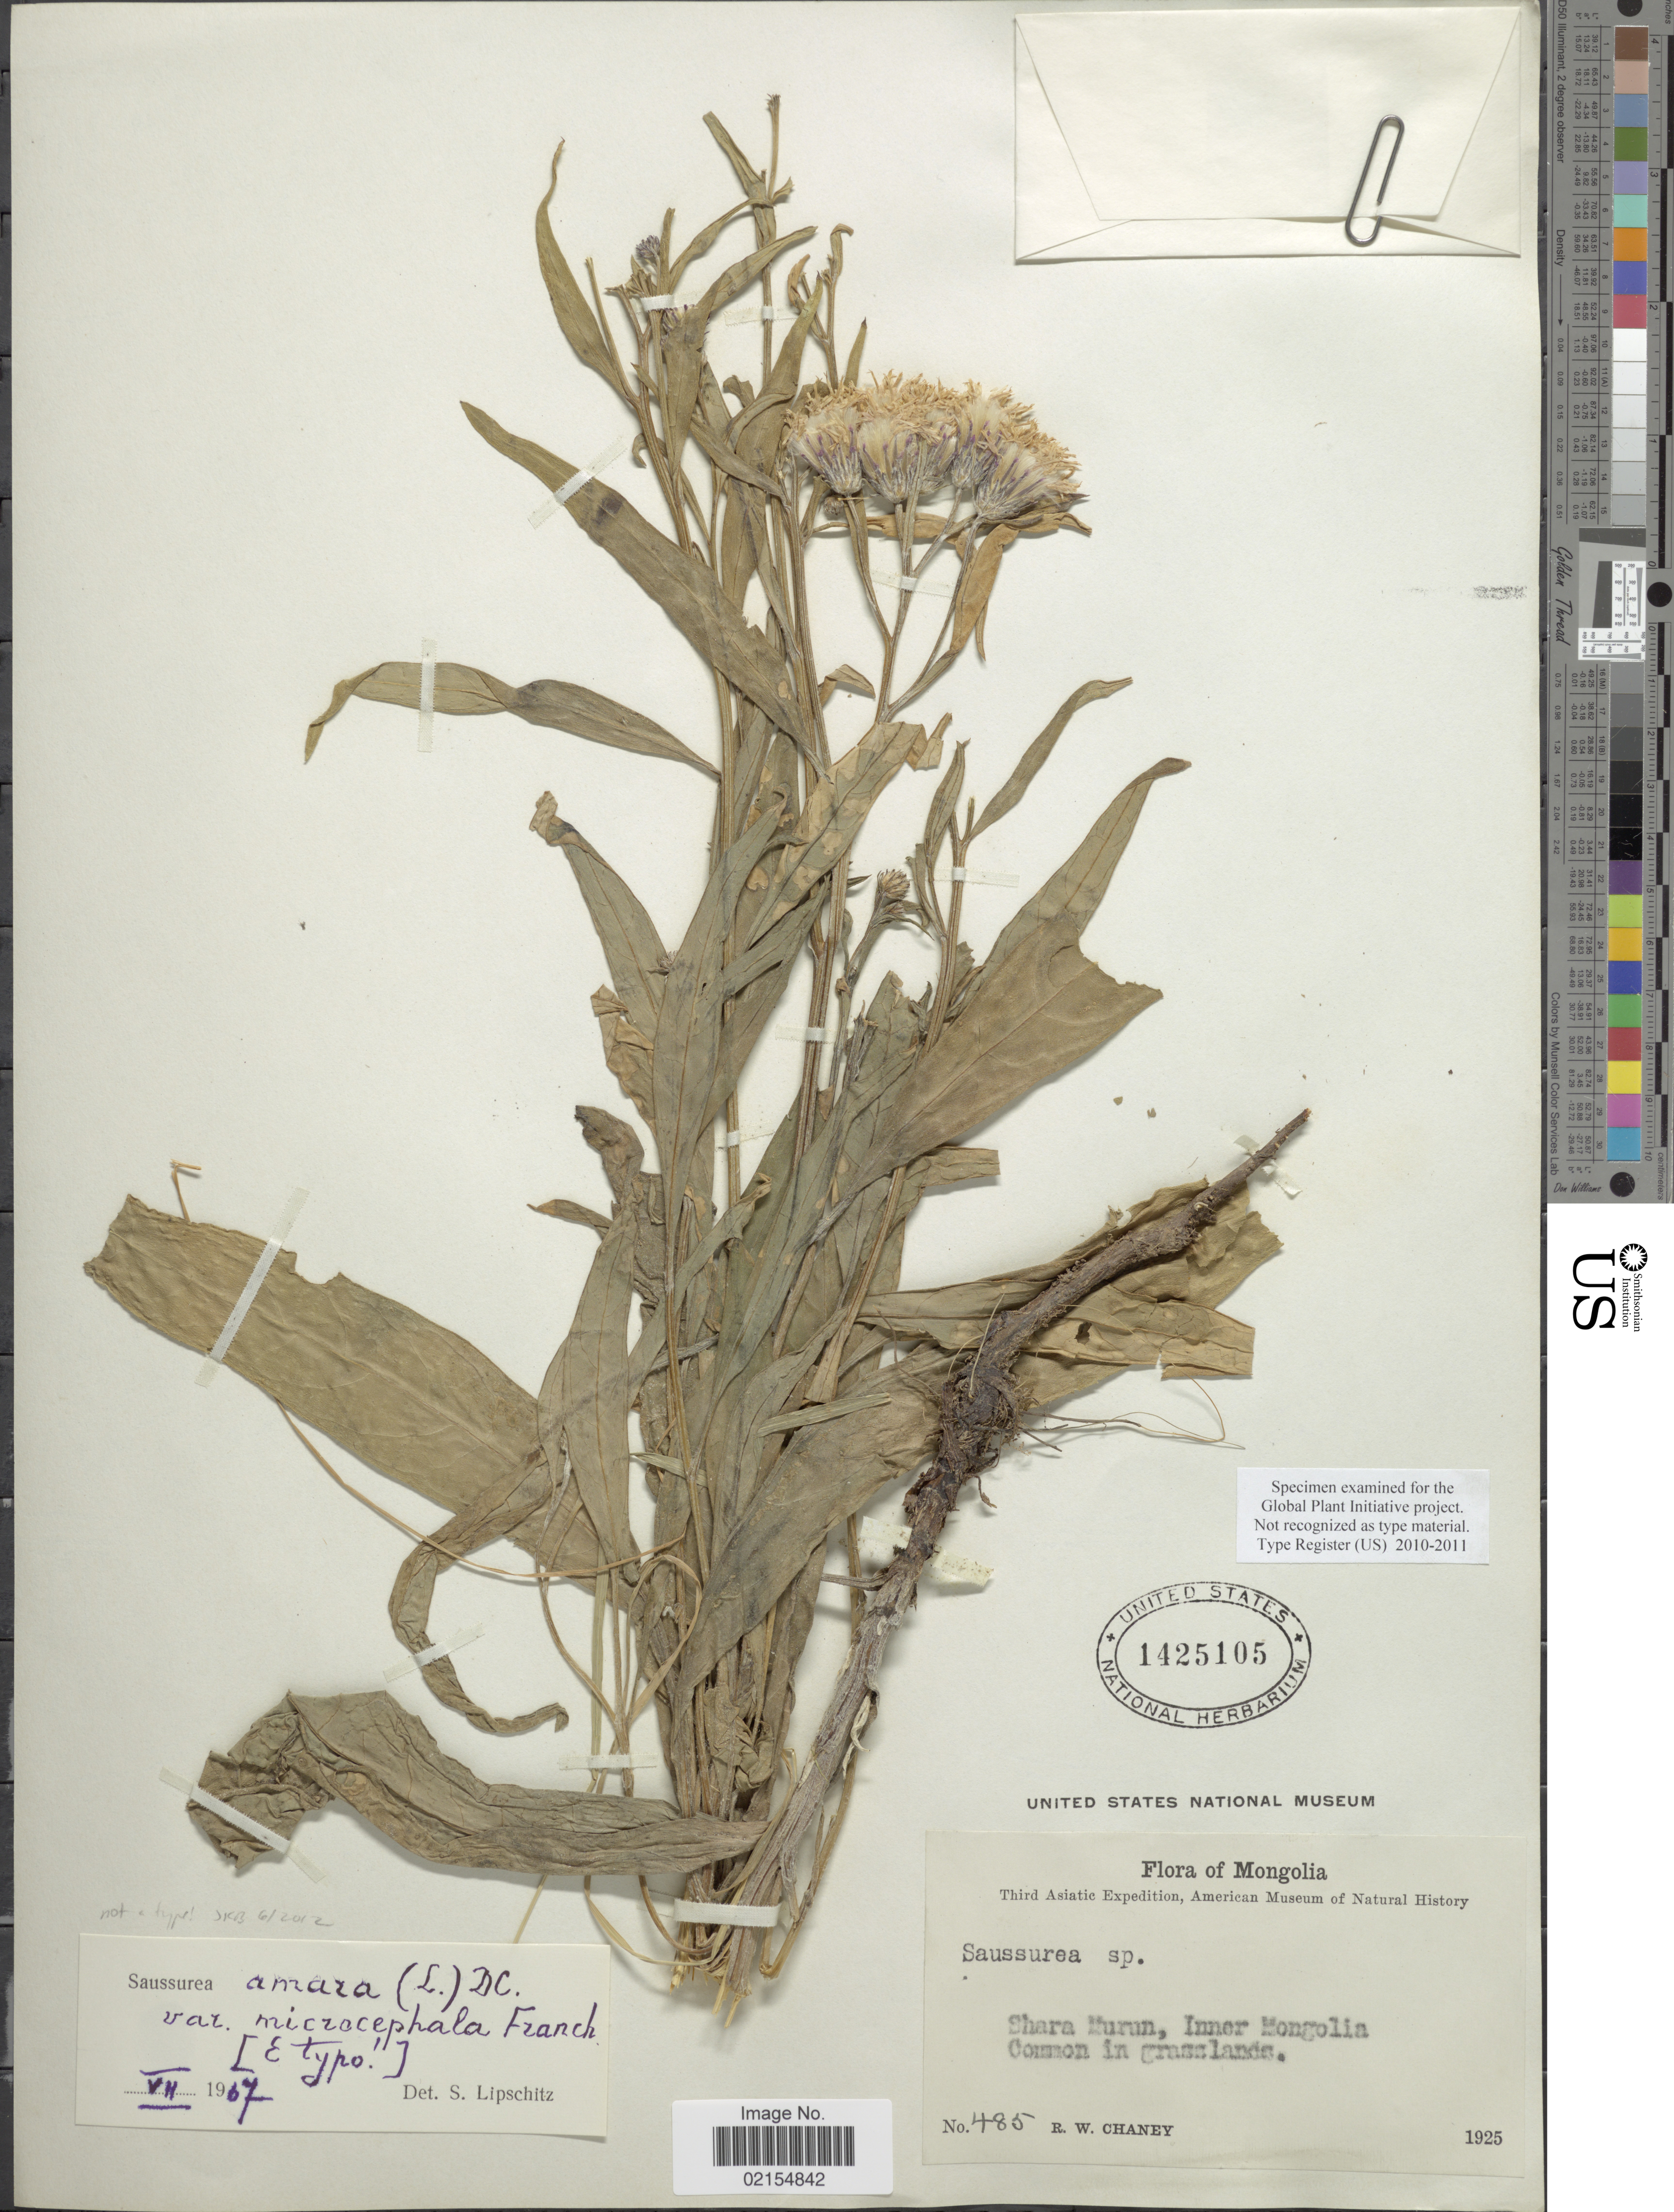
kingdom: Plantae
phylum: Tracheophyta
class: Magnoliopsida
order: Asterales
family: Asteraceae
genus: Saussurea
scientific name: Saussurea alpina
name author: (L.) DC.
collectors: R. Chaney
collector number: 485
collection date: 1925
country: China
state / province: Nei Monggol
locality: Shara Murun, Inner Mongolia, Common in grasslands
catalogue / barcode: US 1425105